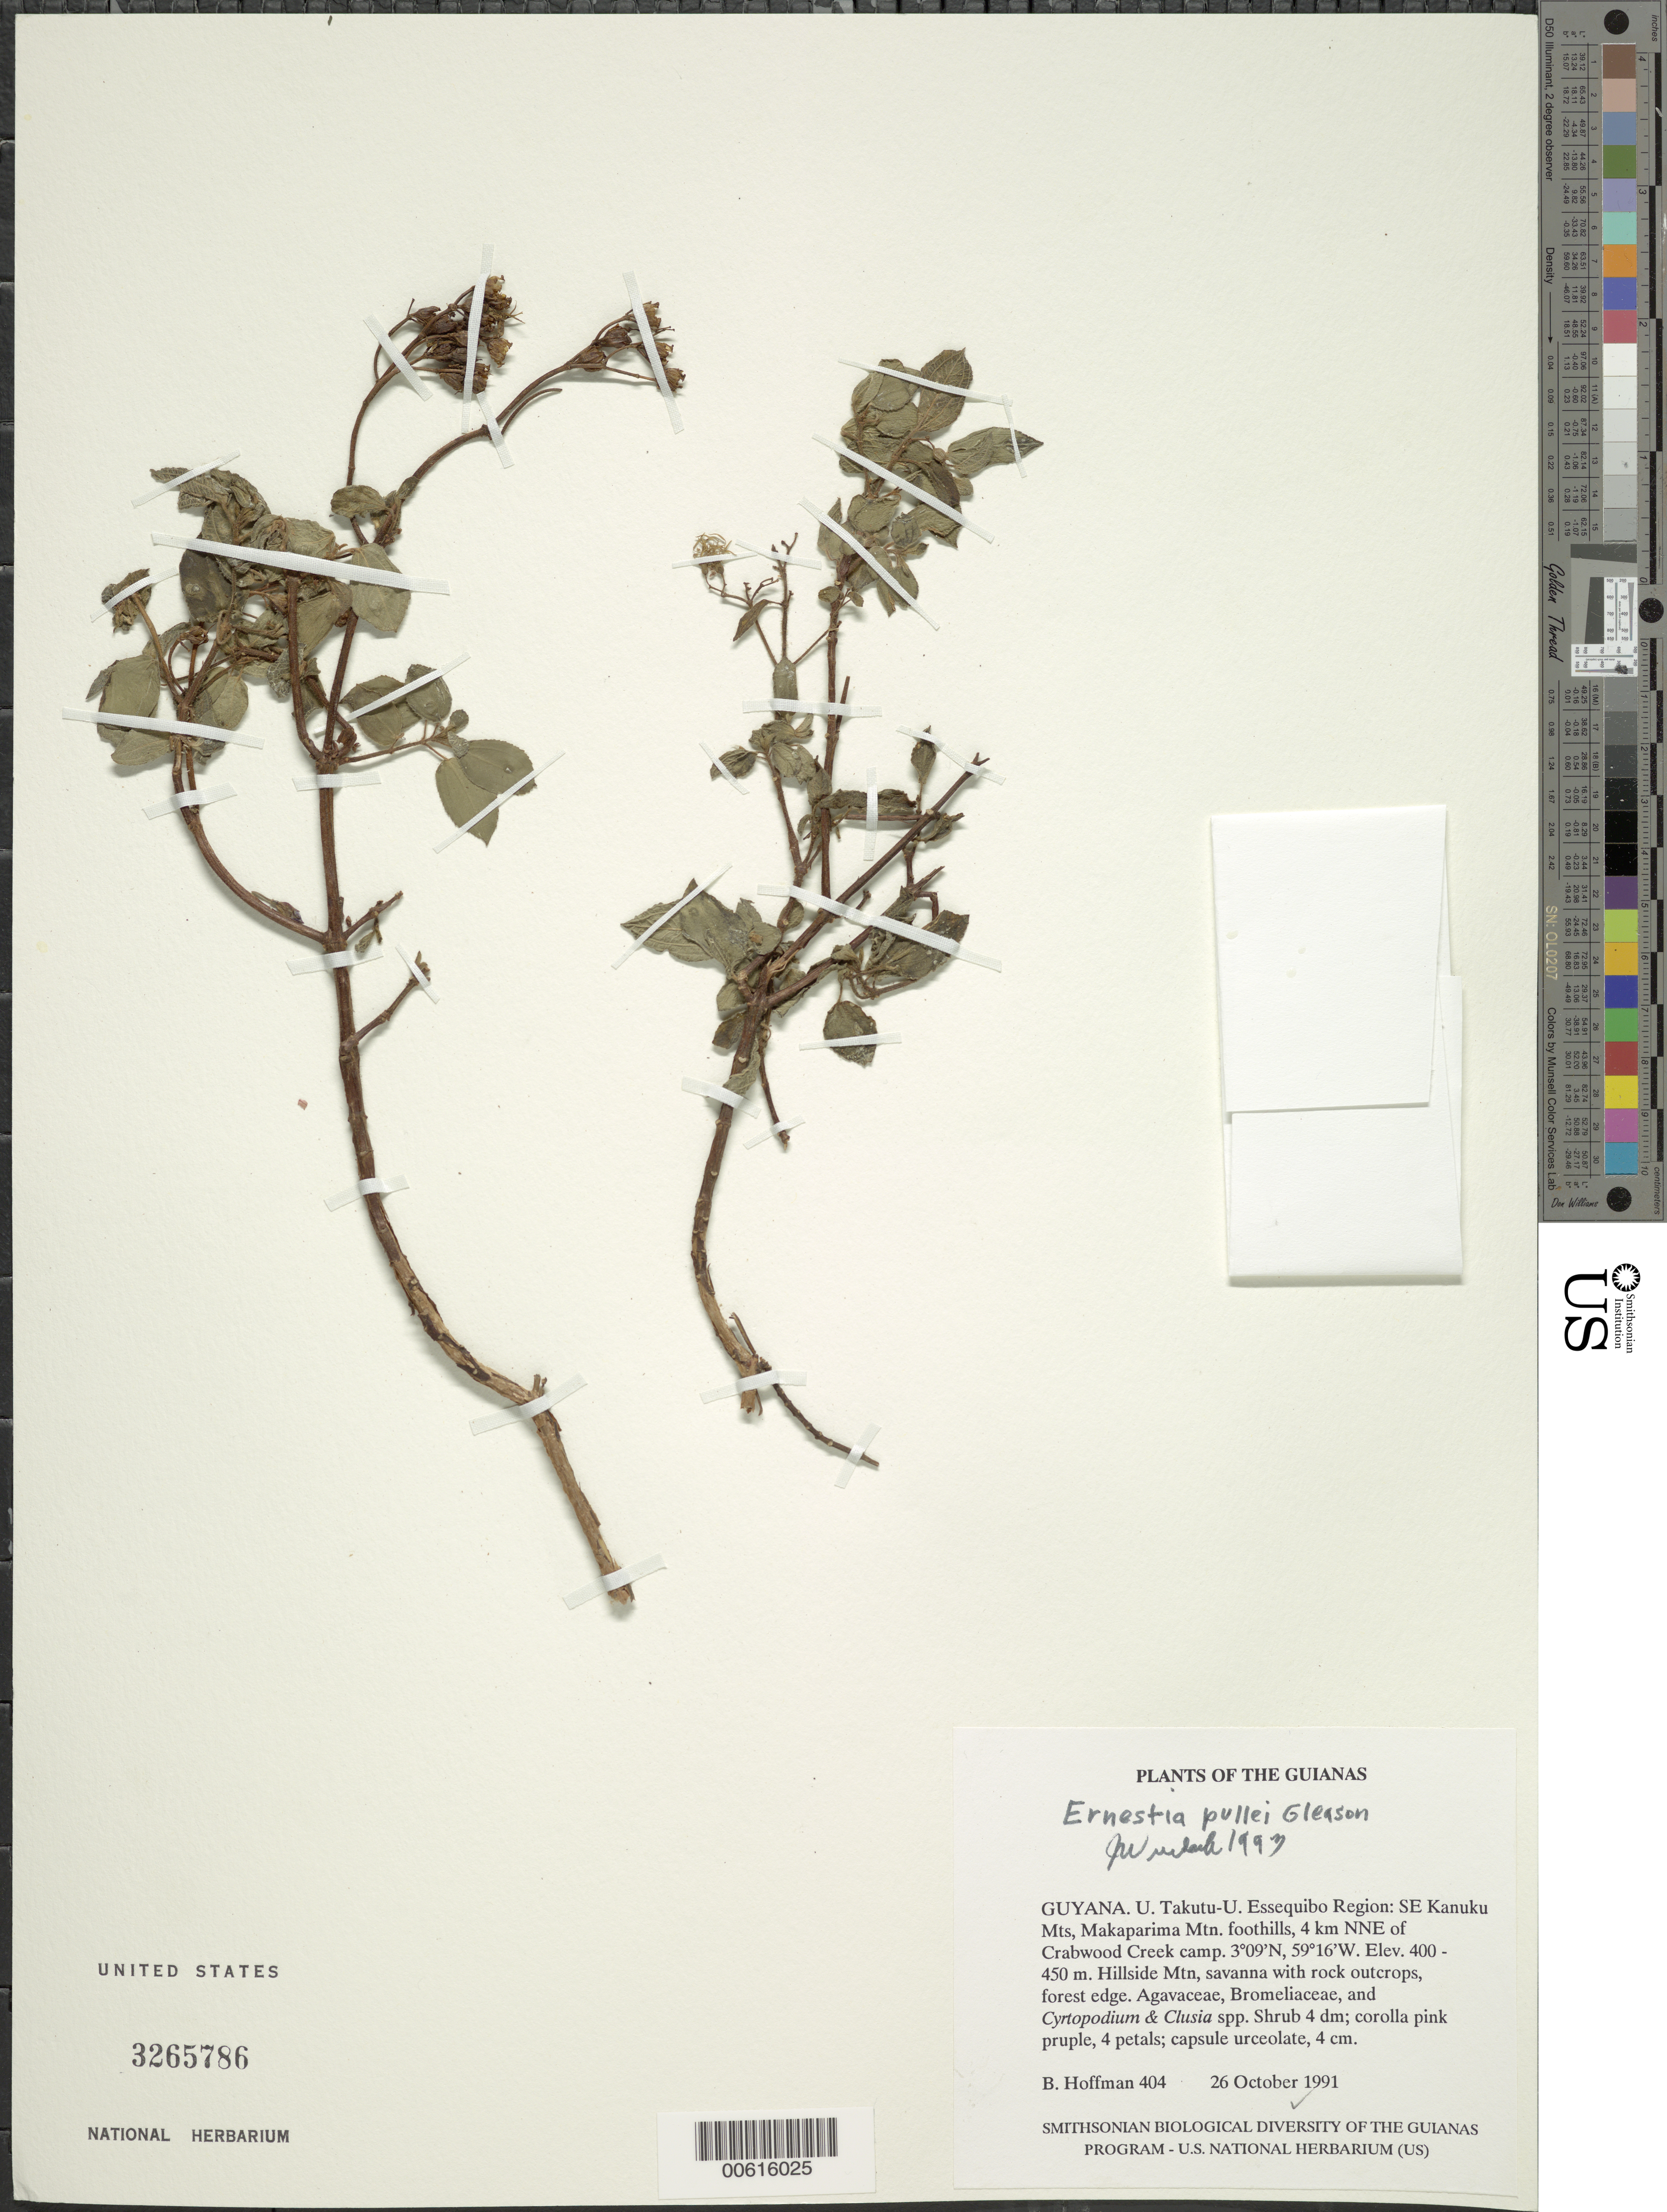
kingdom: Plantae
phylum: Tracheophyta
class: Magnoliopsida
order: Myrtales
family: Melastomataceae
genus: Ernestia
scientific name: Ernestia pullei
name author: Gleason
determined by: Wurdack, John J., (US), US (UNITED STATES)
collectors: B. Hoffman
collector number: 404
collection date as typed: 26 October 1991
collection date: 1991-10-26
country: Guyana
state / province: U. Takutu-U. Essequibo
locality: SE Kanuku Mts, Makaparima Mountain foothills, 4 km NNE of Crabwood Creek camp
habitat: Hillside mountain savanna with rock outcrops, forest edge. Bromeliaceae, and Cyrtopodium & Clusia spp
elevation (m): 400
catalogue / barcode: US 3265786